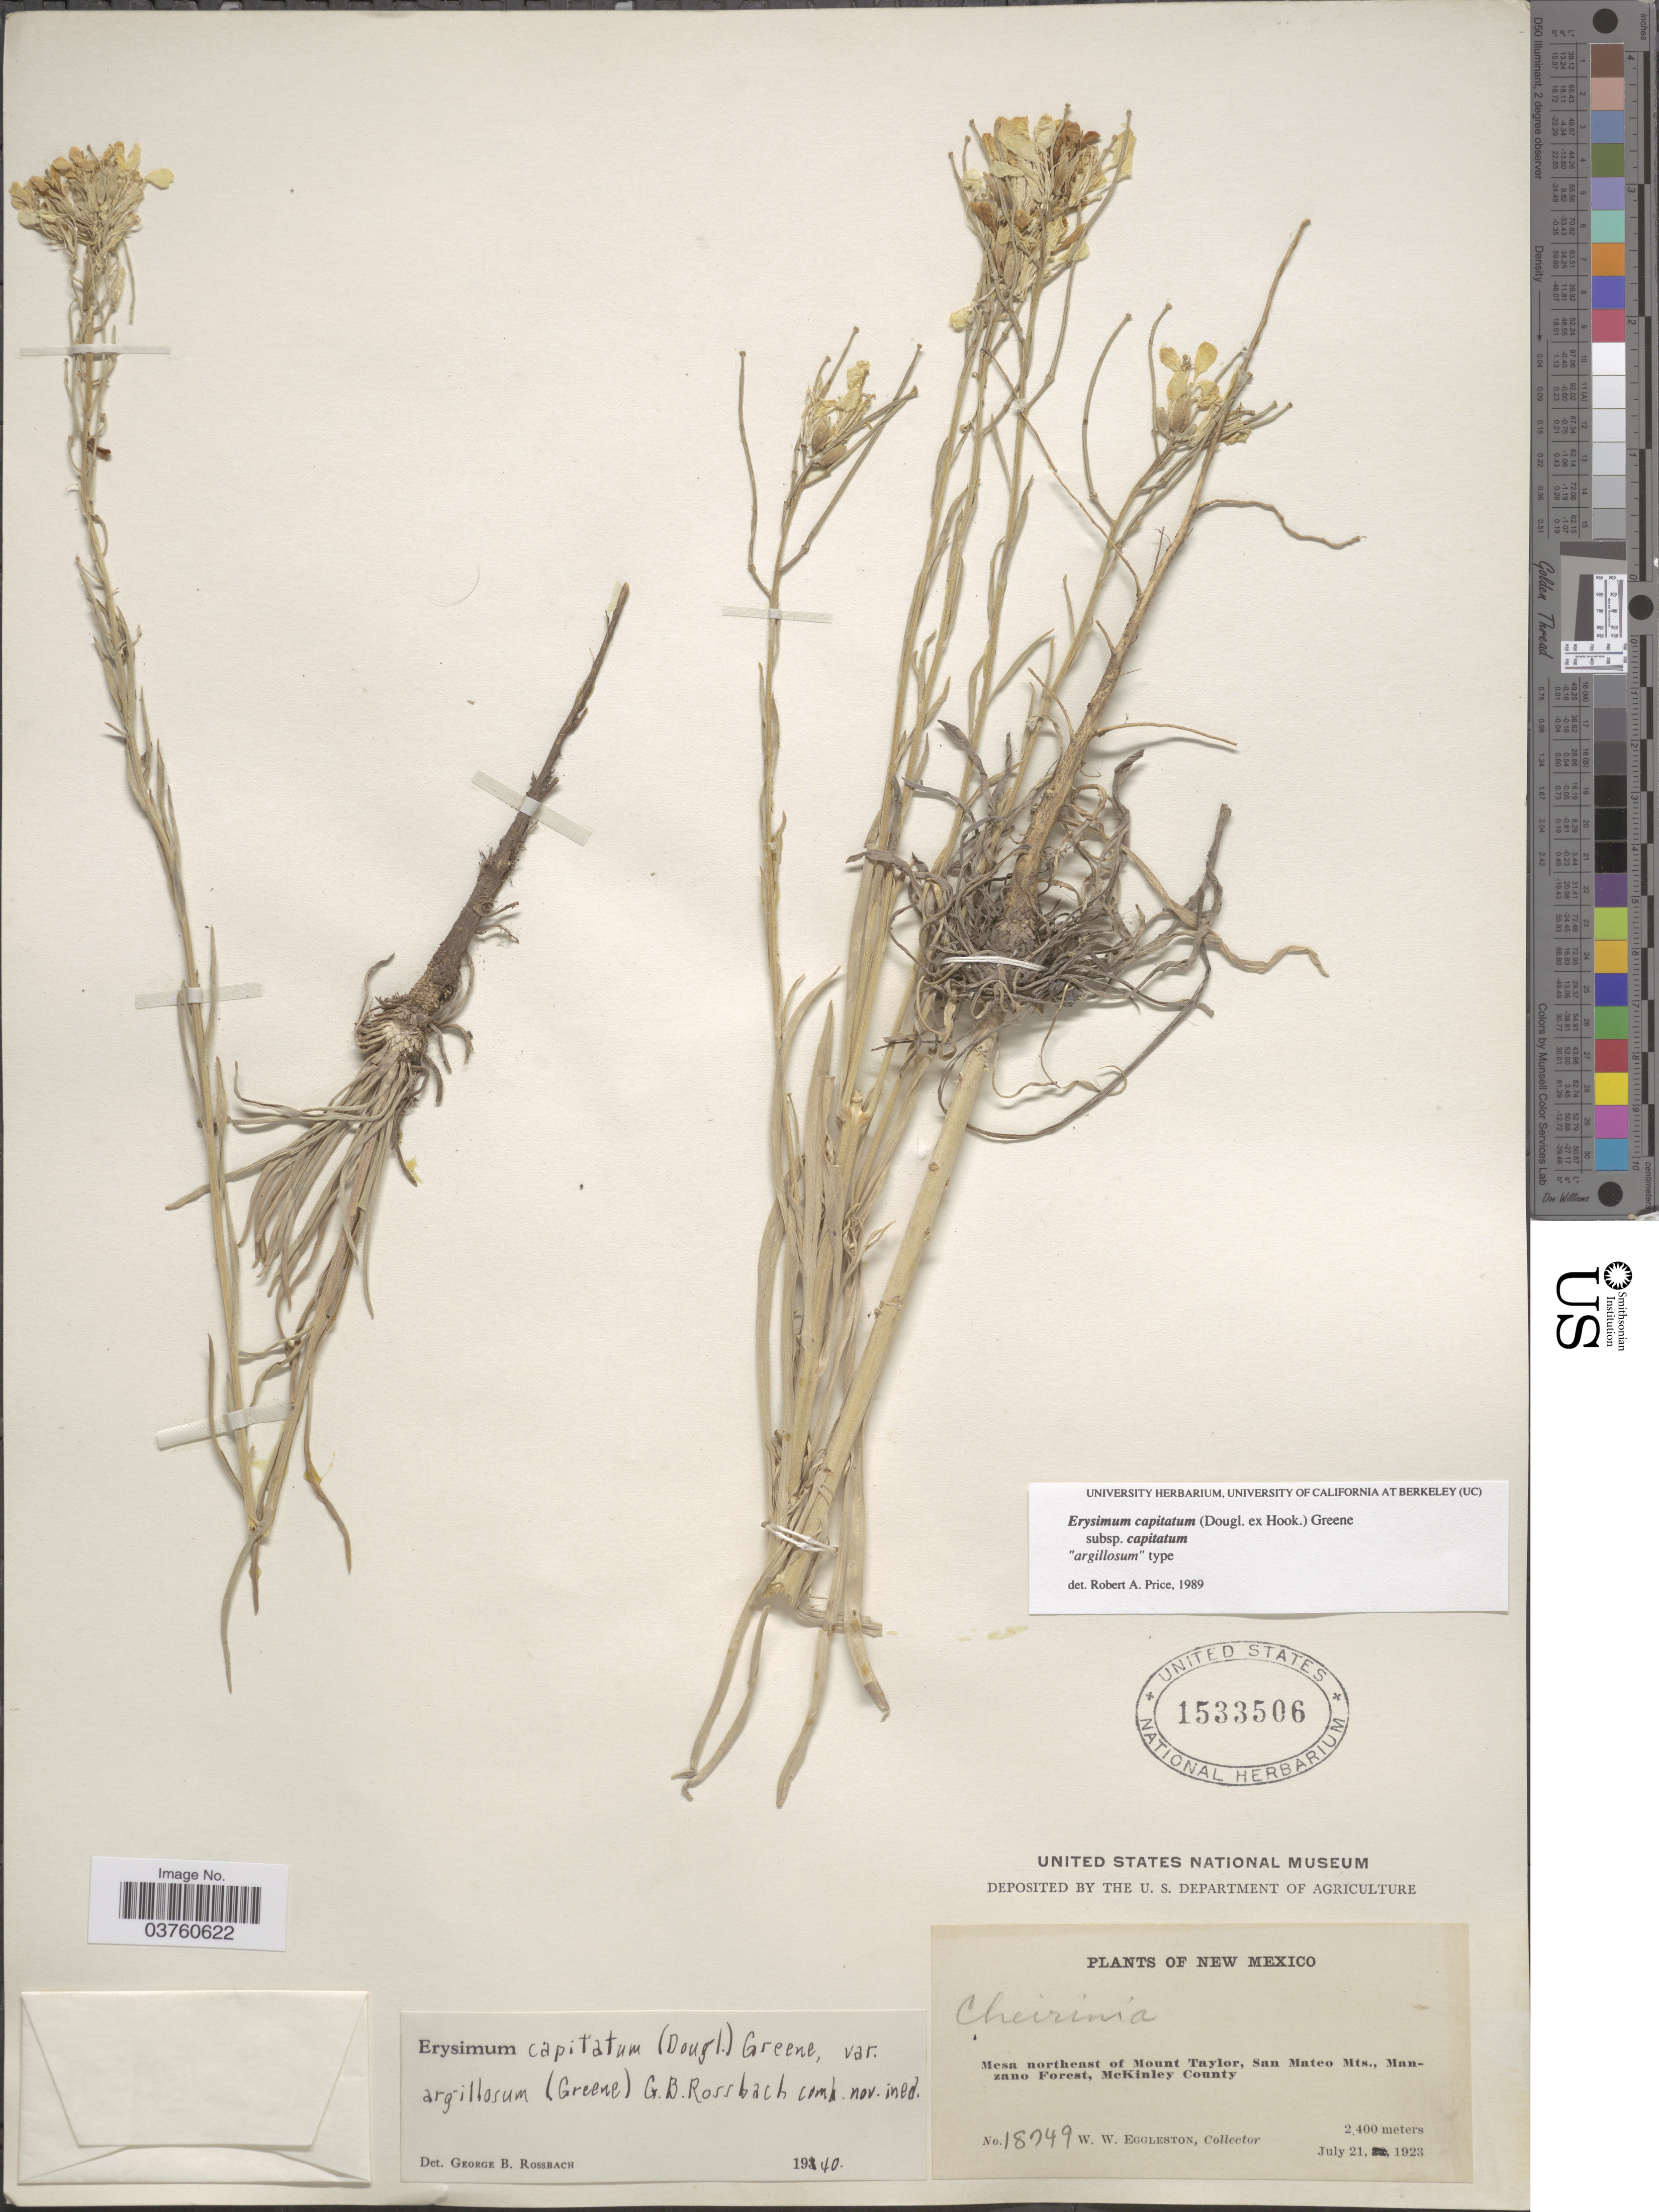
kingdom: Plantae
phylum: Tracheophyta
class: Magnoliopsida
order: Brassicales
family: Brassicaceae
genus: Erysimum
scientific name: Erysimum capitatum subsp. capitatum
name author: (Douglas ex Hook.) Greene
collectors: W. W. Eggleston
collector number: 18749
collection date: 1923-07-21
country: United States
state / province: New Mexico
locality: Mesa northeast of Mount Taylor, San Mateo Mts., Manzano Forest, McKinley County.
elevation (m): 2400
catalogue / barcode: US 1533506